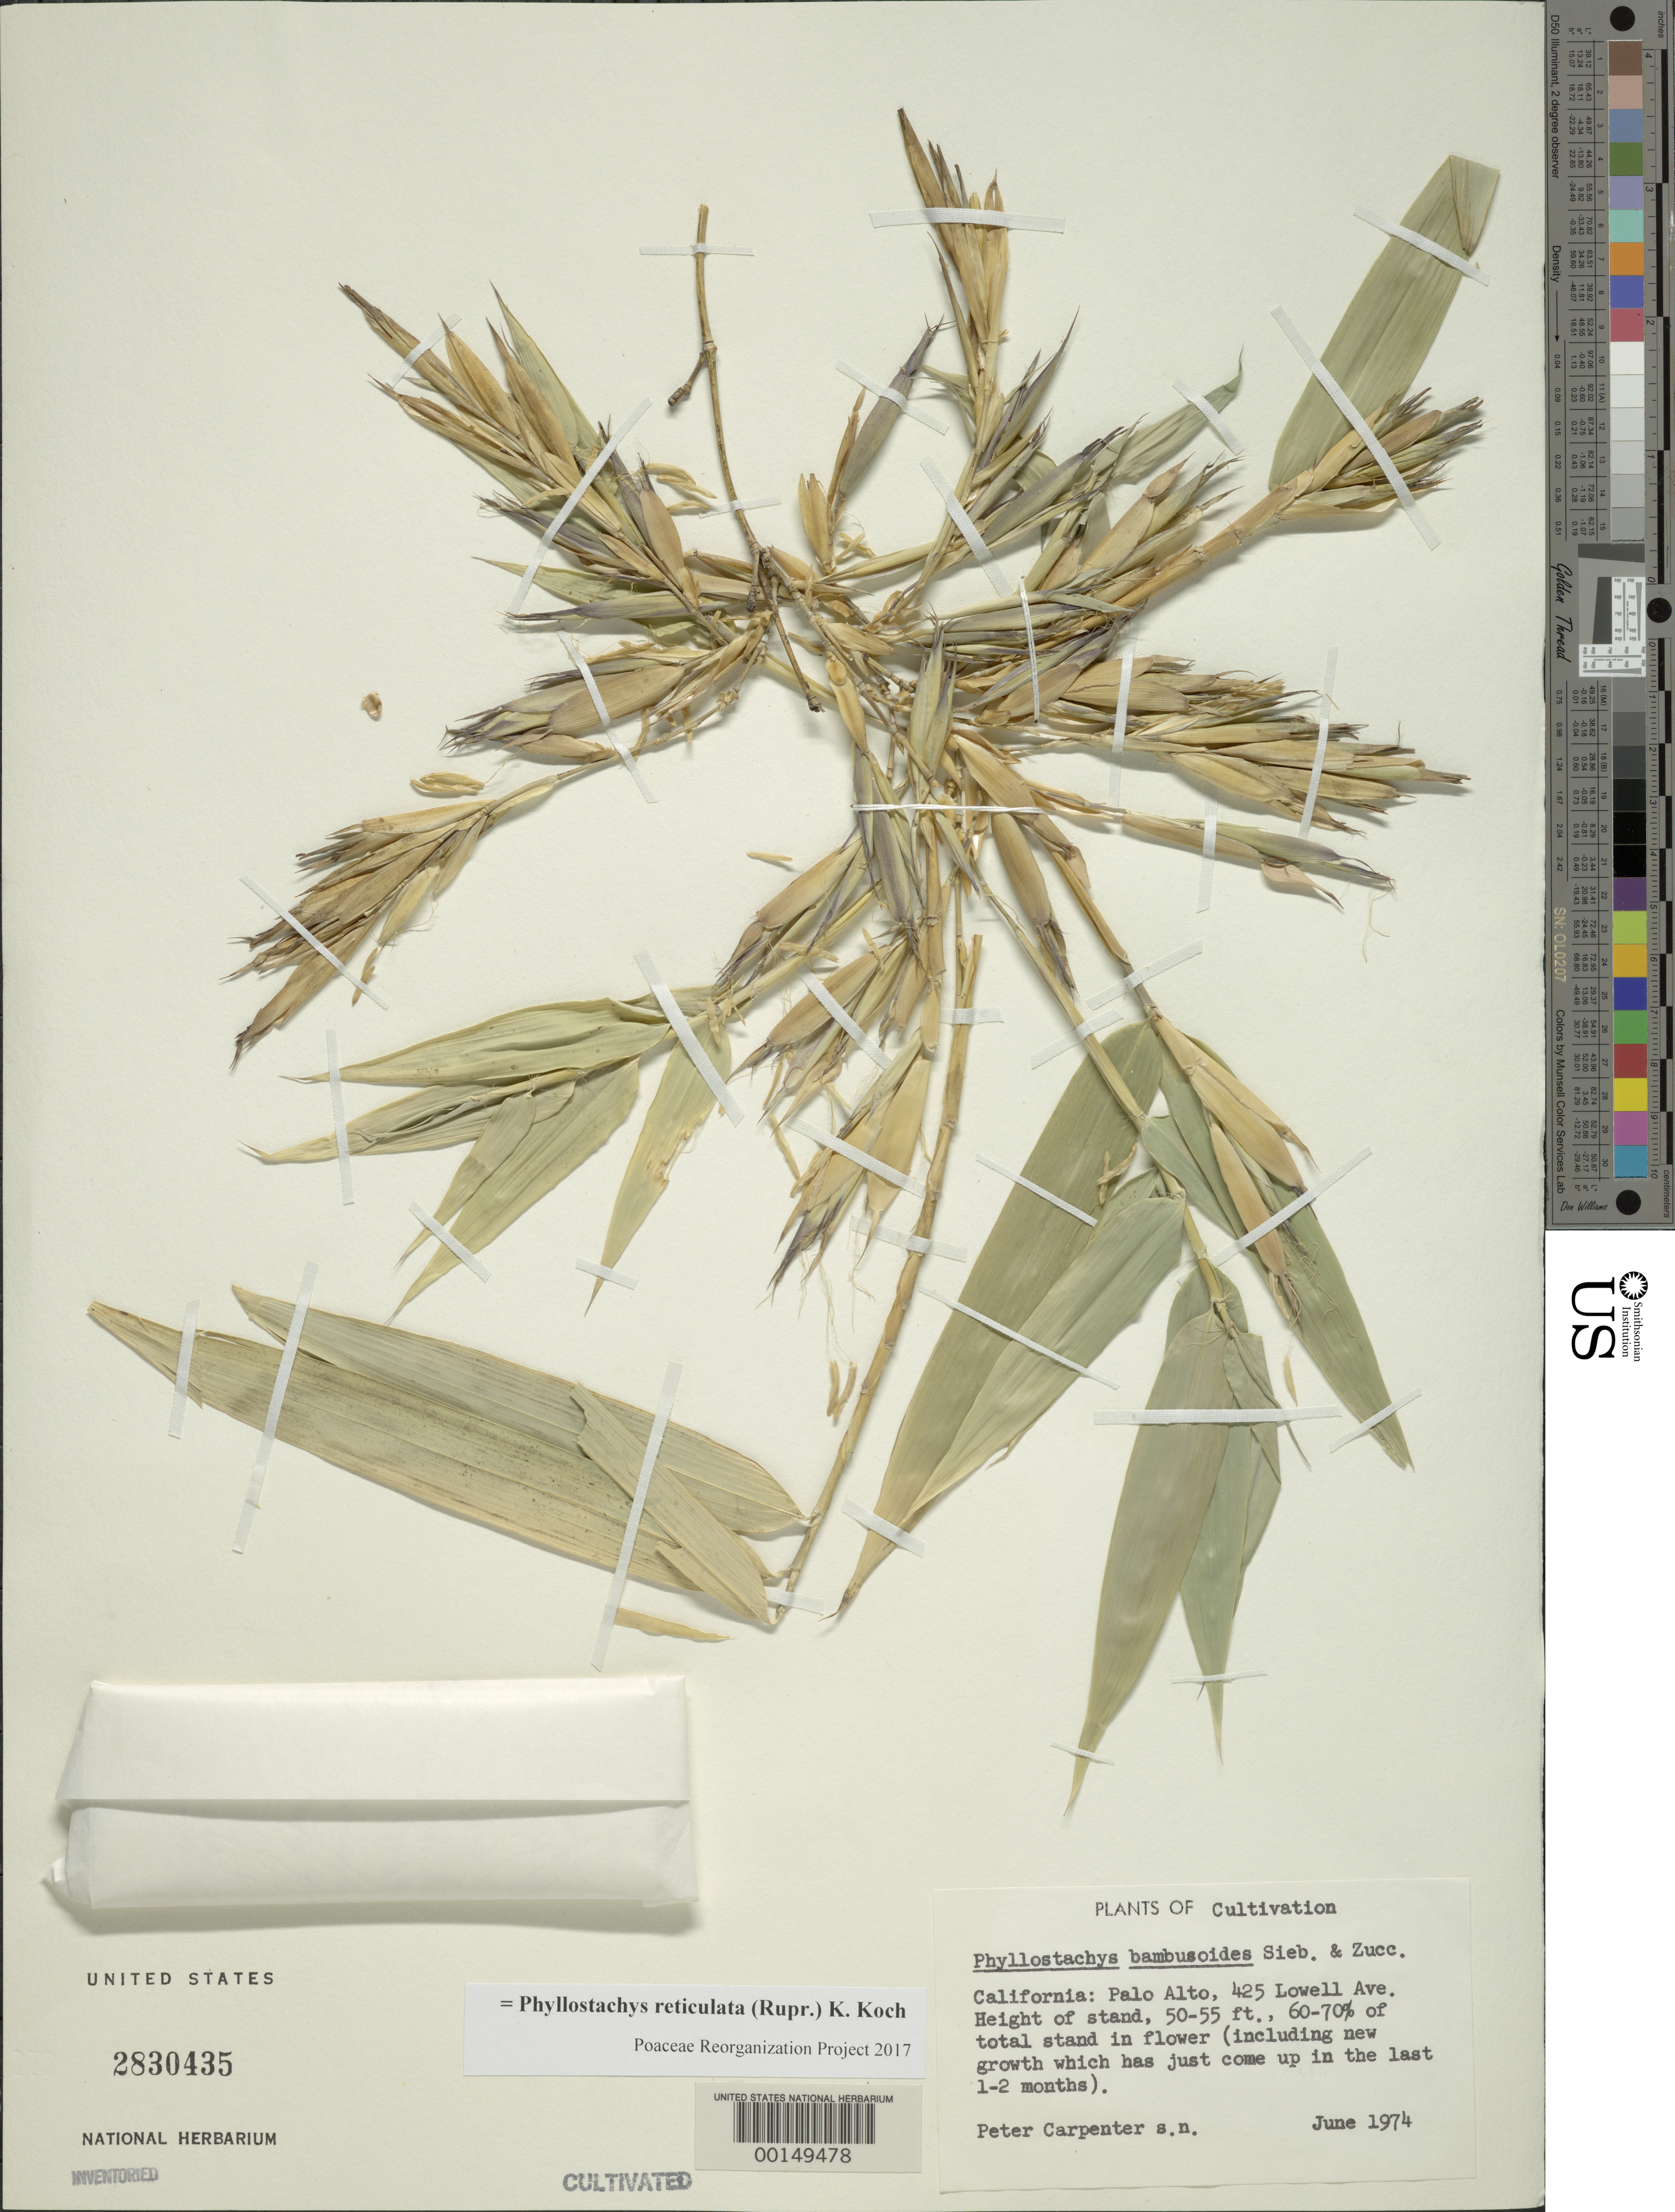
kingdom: Plantae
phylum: Tracheophyta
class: Liliopsida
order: Poales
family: Poaceae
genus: Phyllostachys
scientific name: Phyllostachys reticulata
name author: (Rupr.) K. Koch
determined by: Poaceae Reorganization Project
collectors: P. Carpenter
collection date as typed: Jun 1974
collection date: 1974-06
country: United States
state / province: California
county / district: Santa Clara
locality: Palo alto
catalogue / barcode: US 2830435